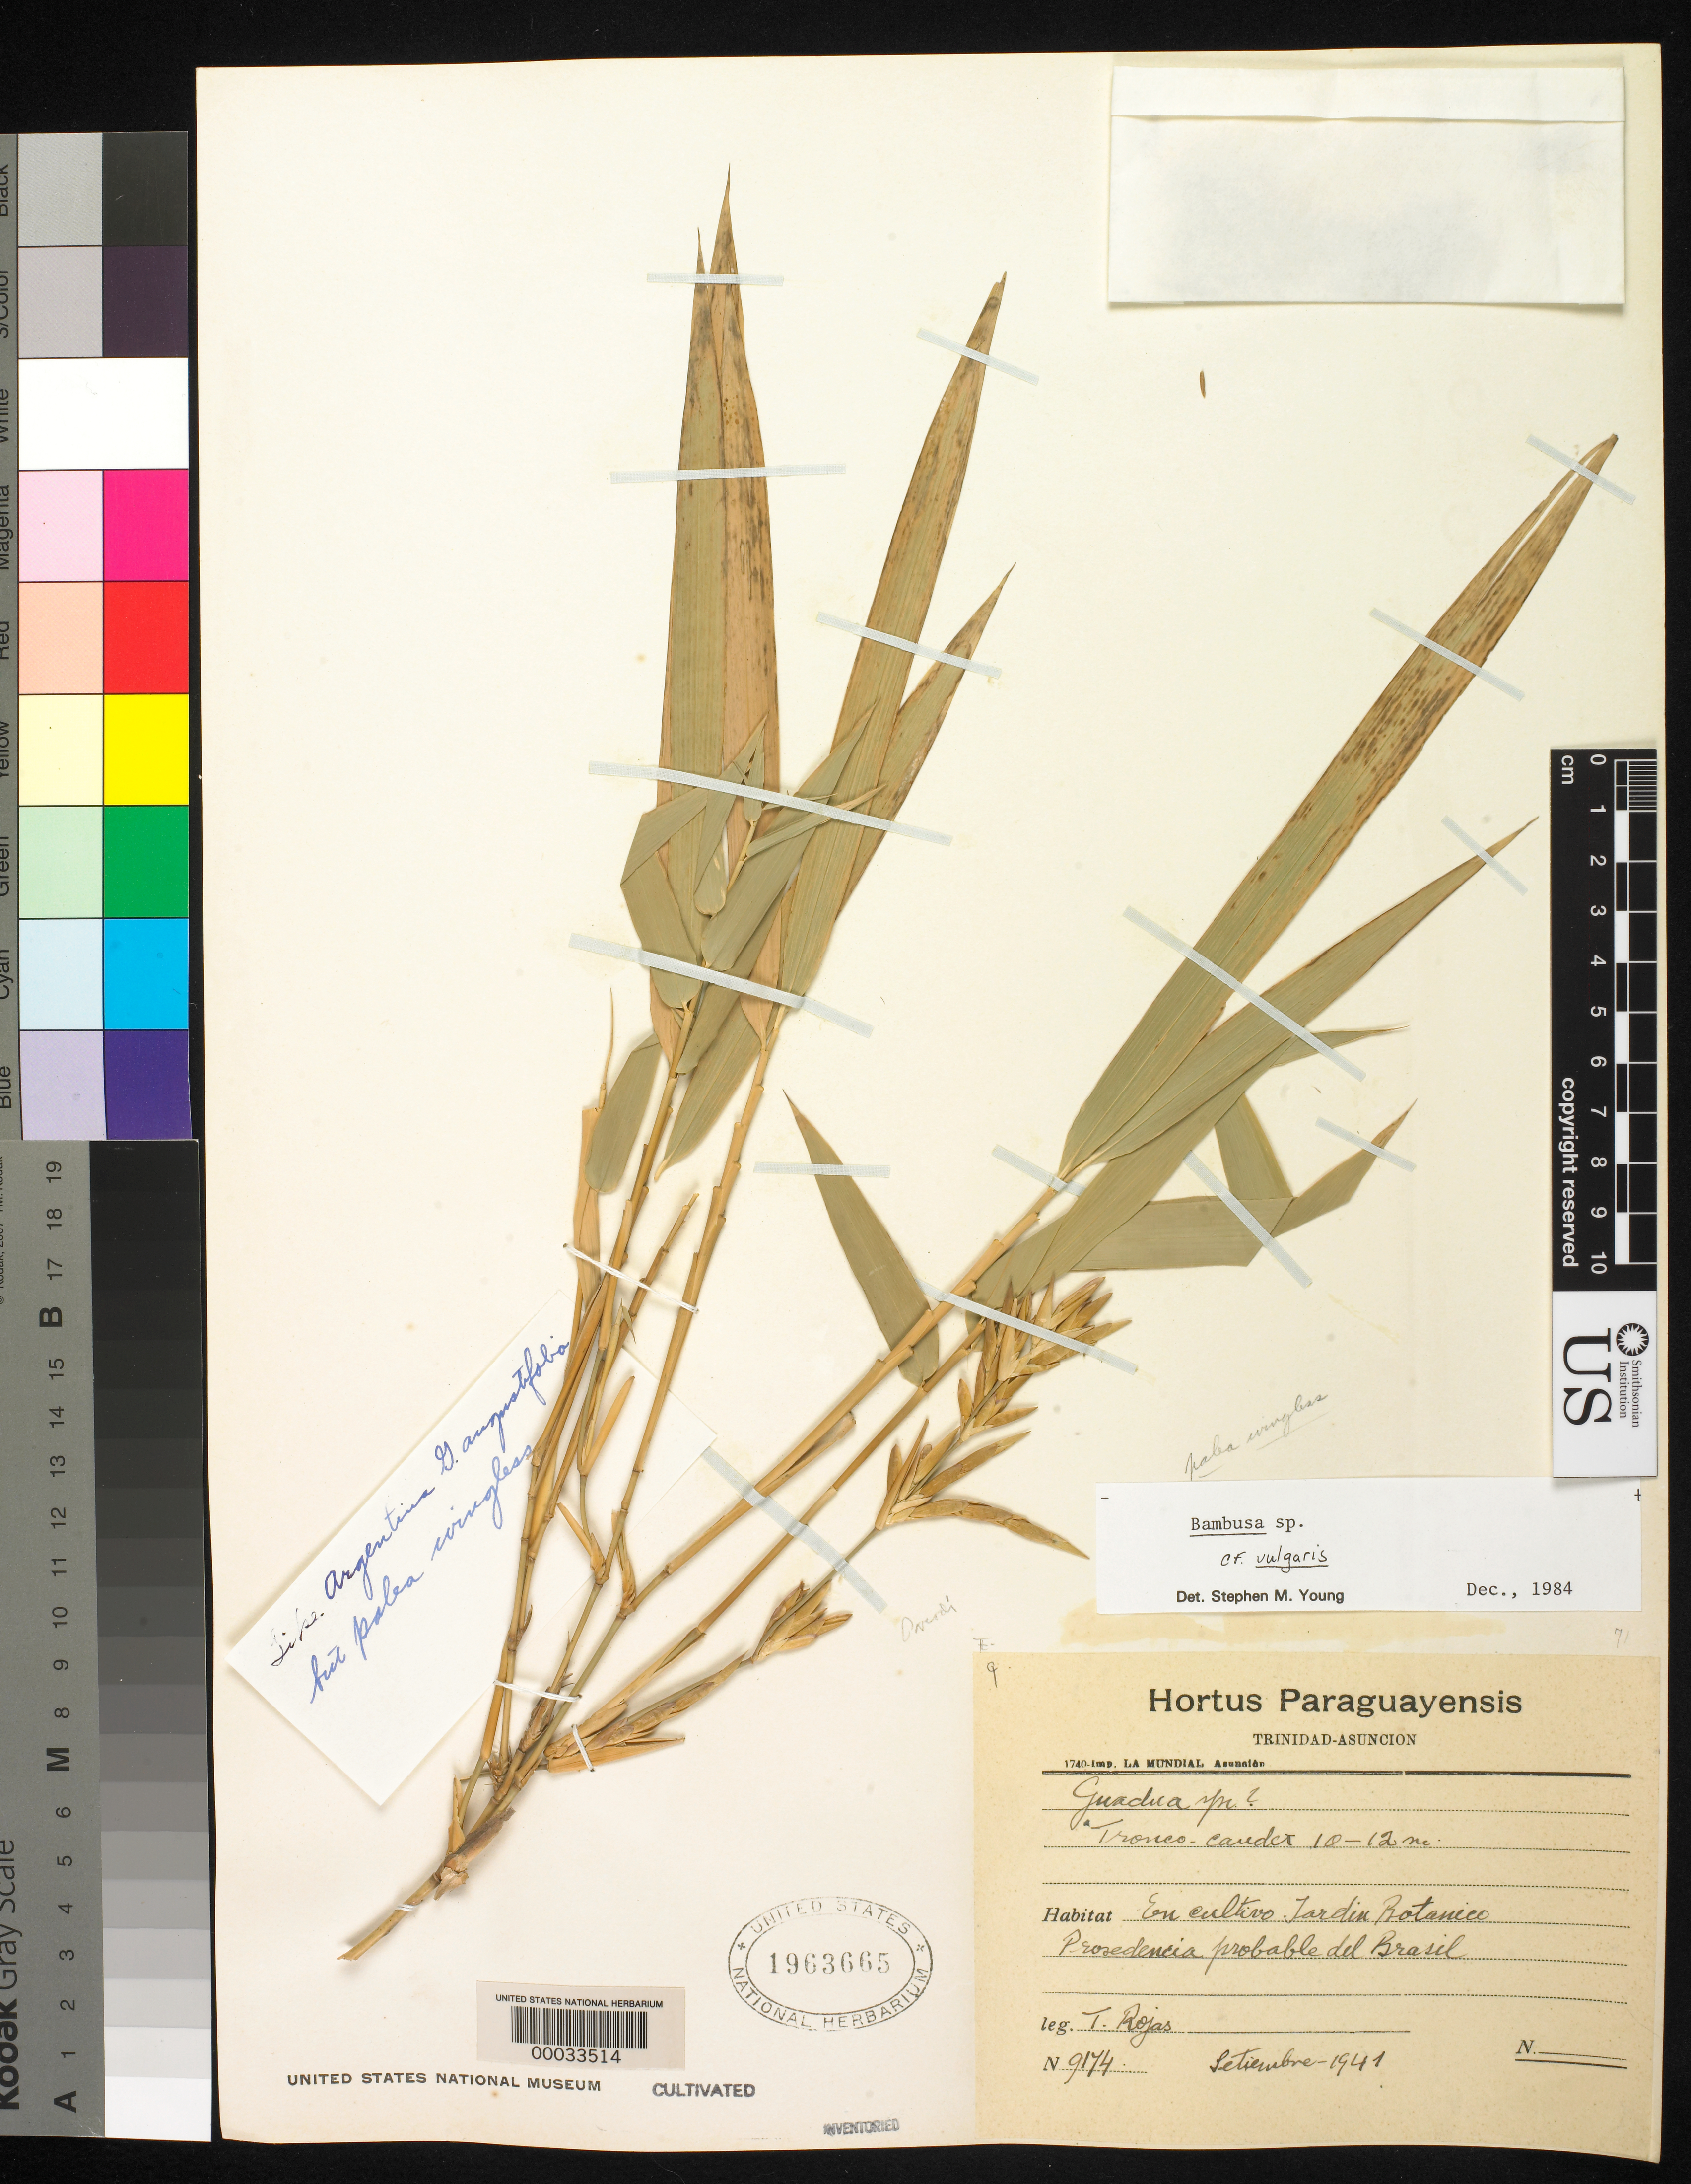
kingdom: Plantae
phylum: Tracheophyta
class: Liliopsida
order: Poales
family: Poaceae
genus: Bambusa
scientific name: Bambusa vulgaris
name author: Schrad. ex J.C. Wendl.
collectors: T. Rojas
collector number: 9174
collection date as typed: Sep 1941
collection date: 1941-09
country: Paraguay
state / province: Caaguazú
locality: Jardin botanico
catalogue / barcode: US 1963665